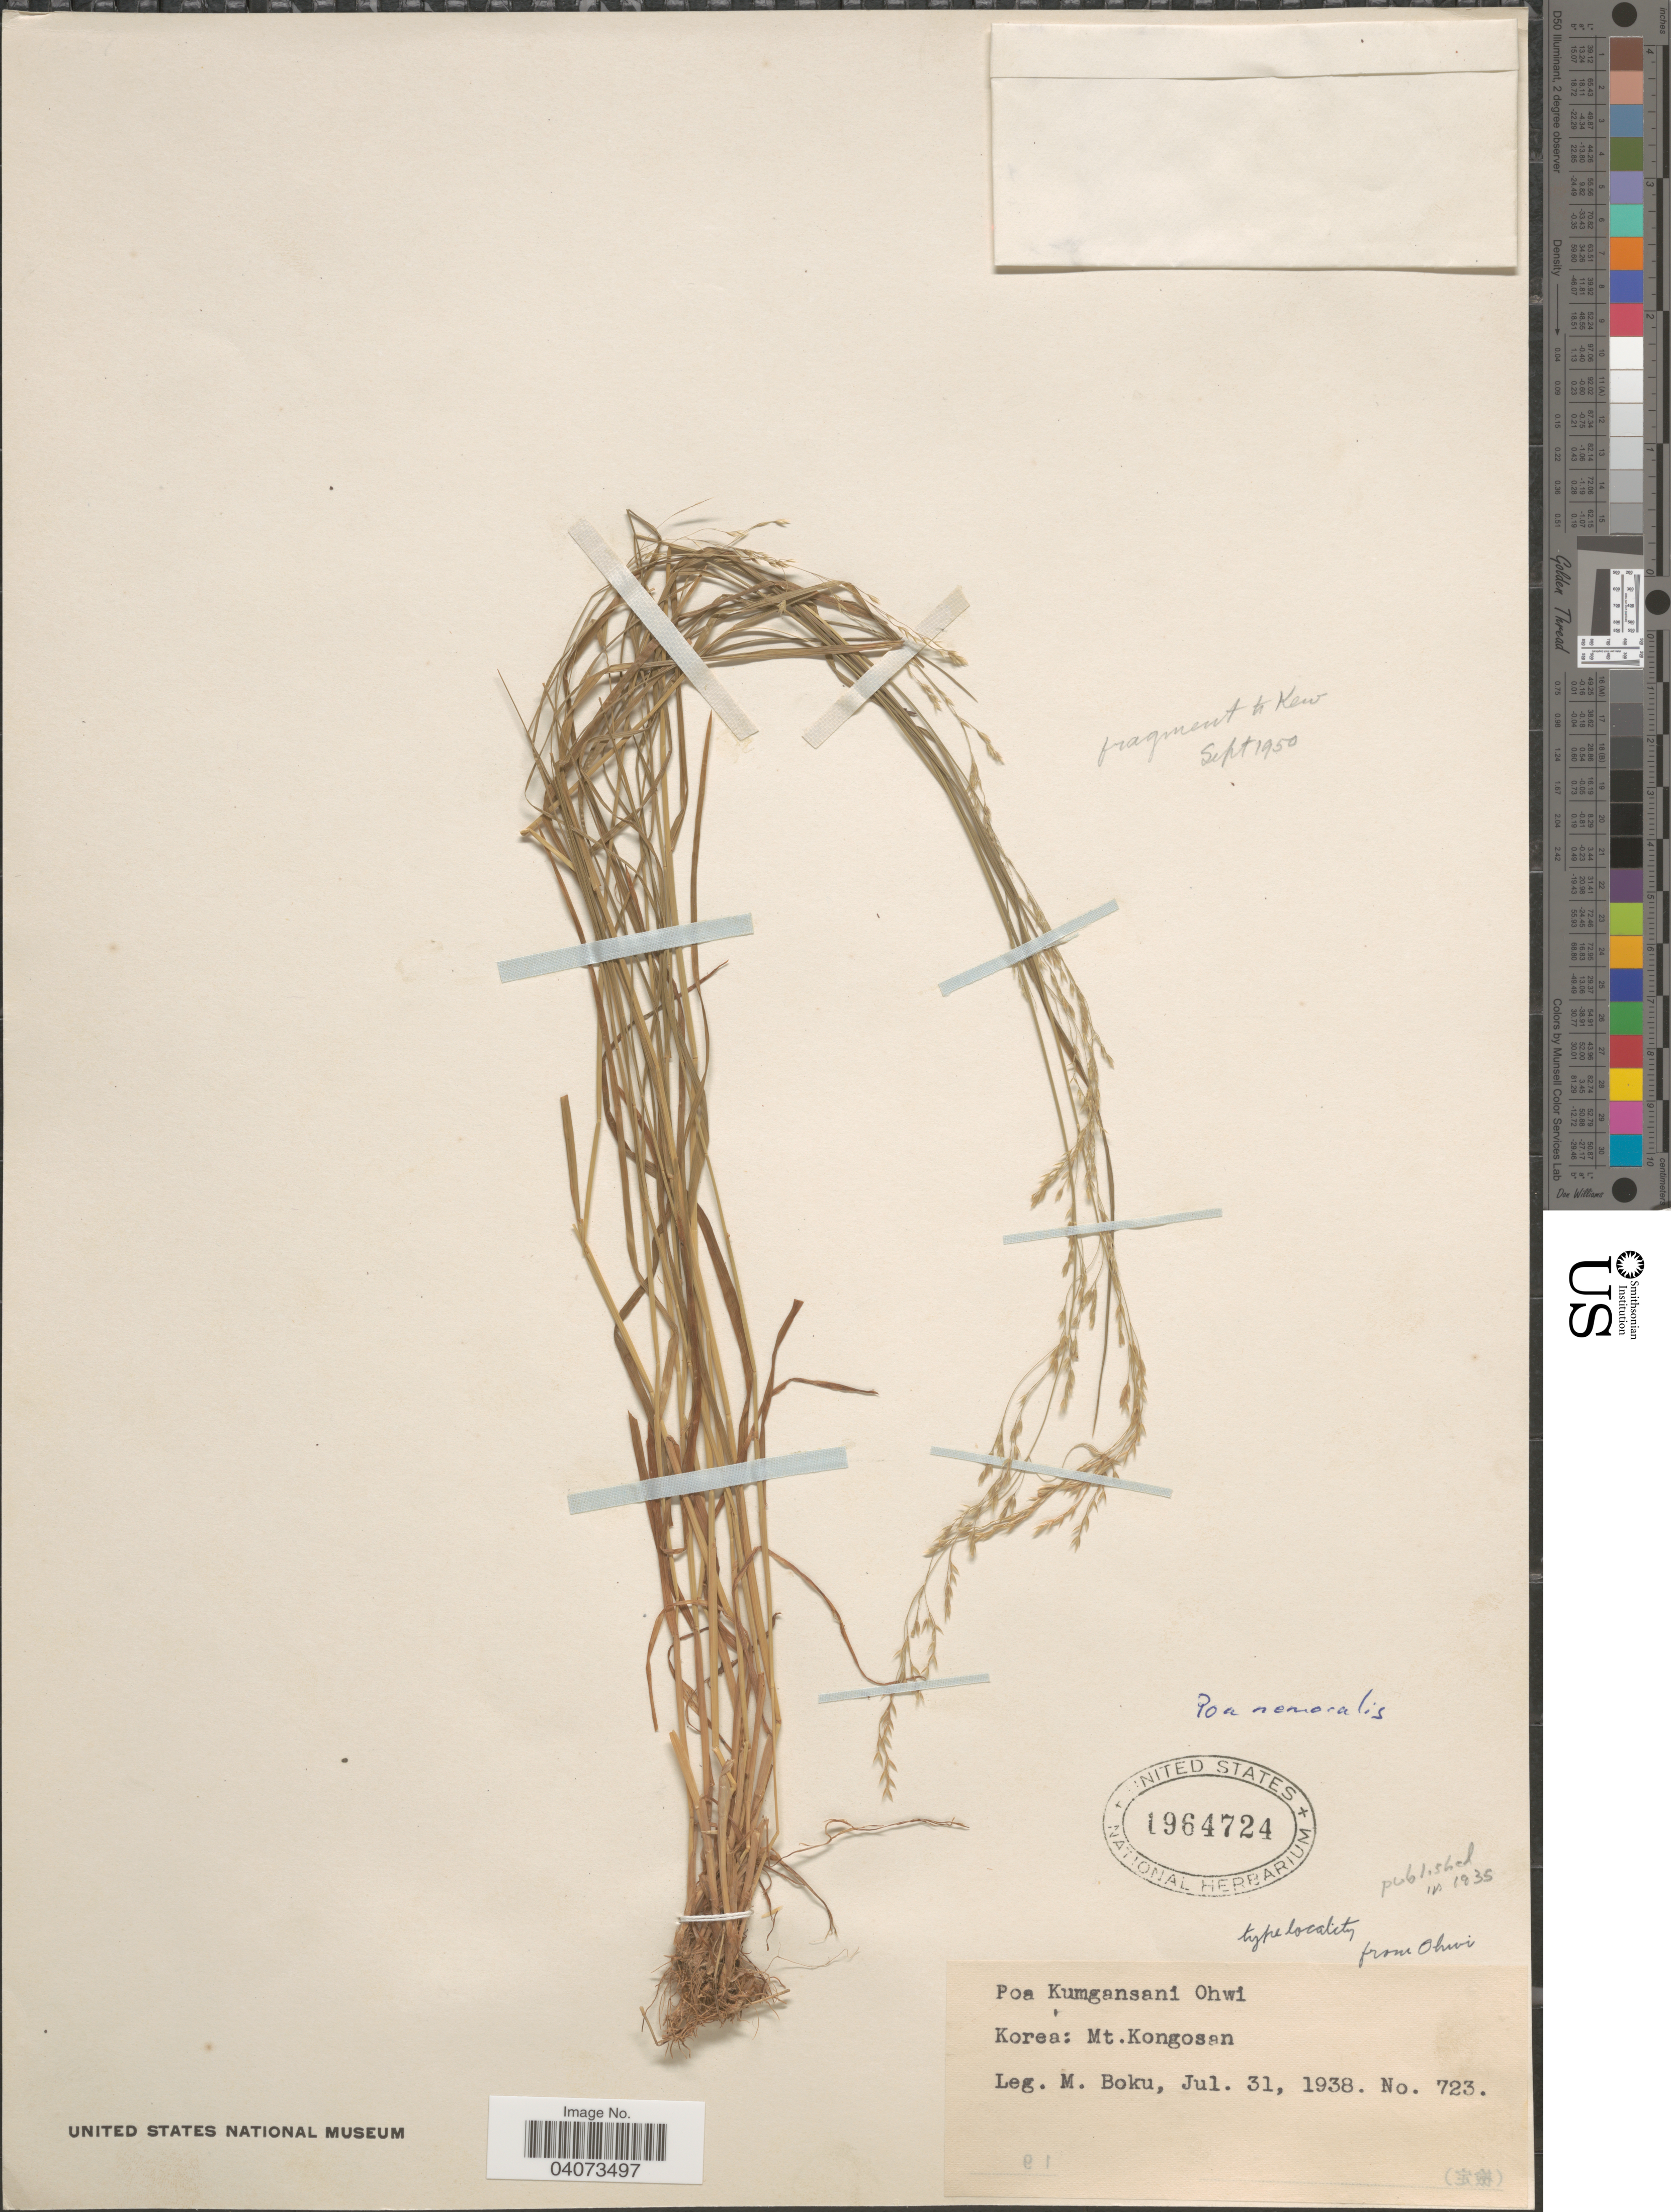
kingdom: Plantae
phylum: Tracheophyta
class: Liliopsida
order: Poales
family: Poaceae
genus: Poa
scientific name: Poa kumgansani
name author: Ohwi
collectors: M. Boku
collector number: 723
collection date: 1938-07-31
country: North Korea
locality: Mt. Kongosan.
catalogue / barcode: US 1964724